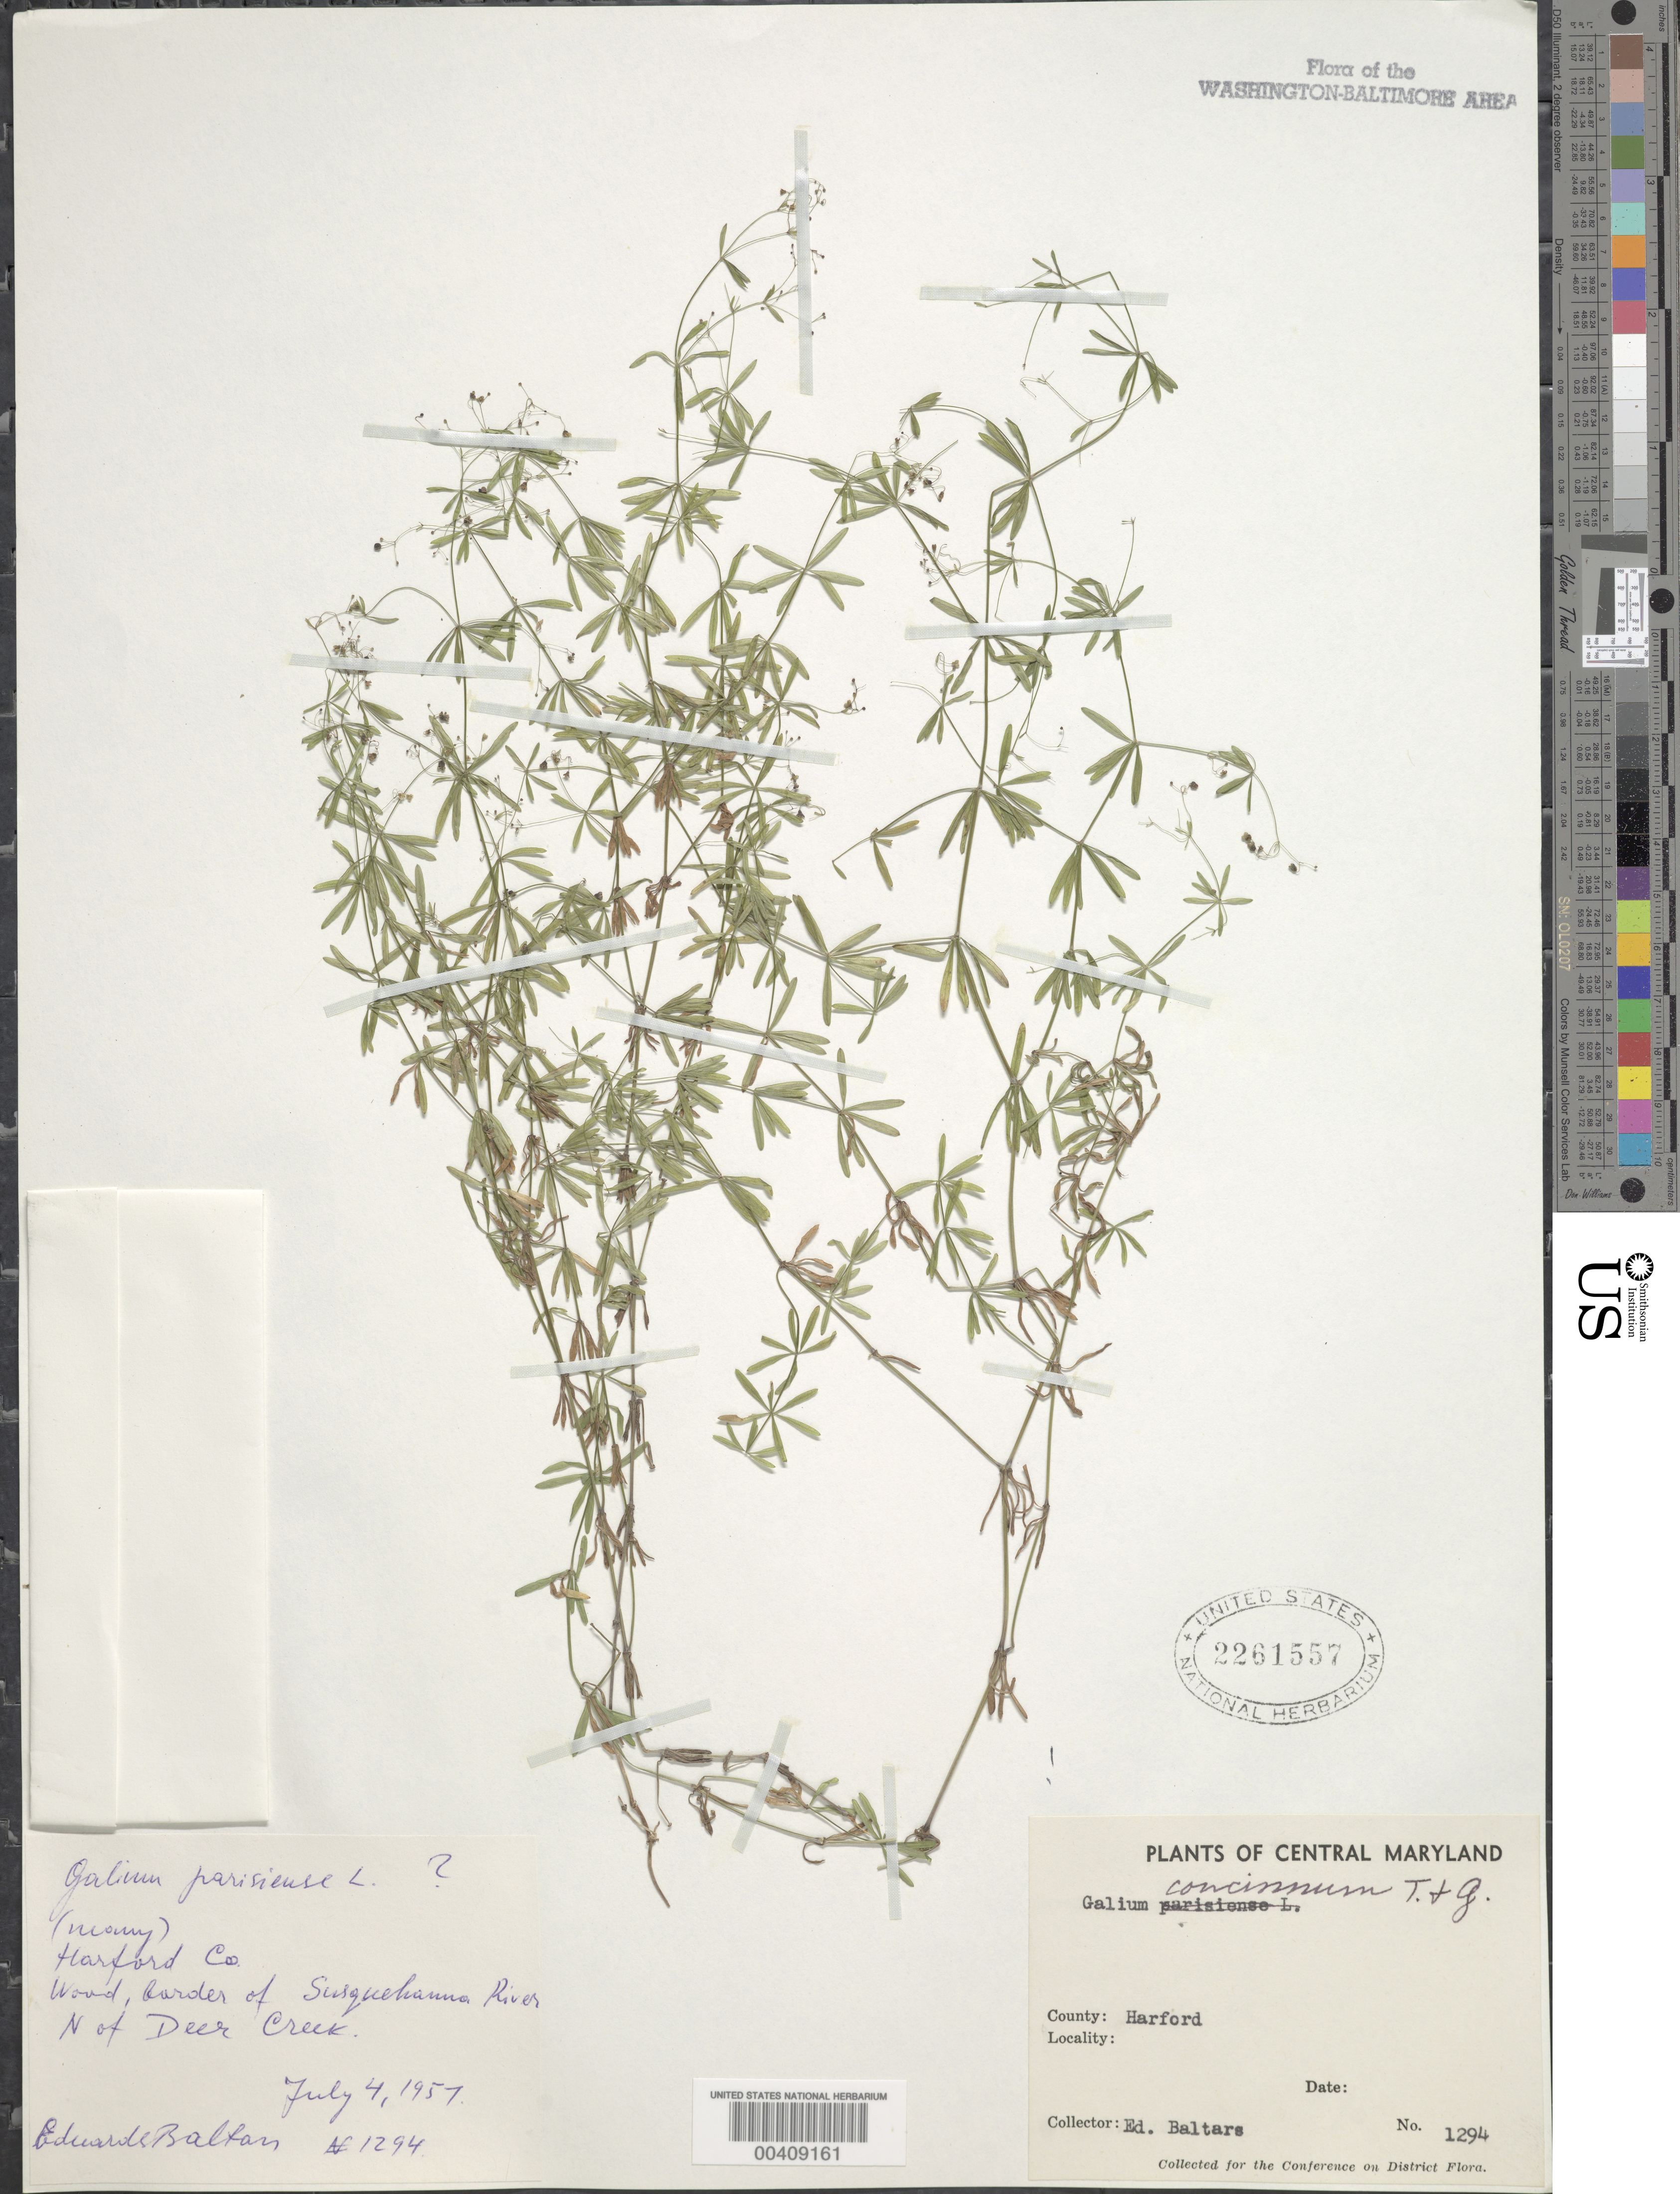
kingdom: Plantae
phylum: Tracheophyta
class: Magnoliopsida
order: Gentianales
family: Rubiaceae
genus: Galium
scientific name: Galium concinnum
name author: Torr. & A. Gray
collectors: E. Baltars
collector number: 1294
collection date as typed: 04 Jul 1957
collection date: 1957-07-04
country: United States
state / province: Maryland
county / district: Harford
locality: Susquehanna River north of Deer Creek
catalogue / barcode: US 2261557